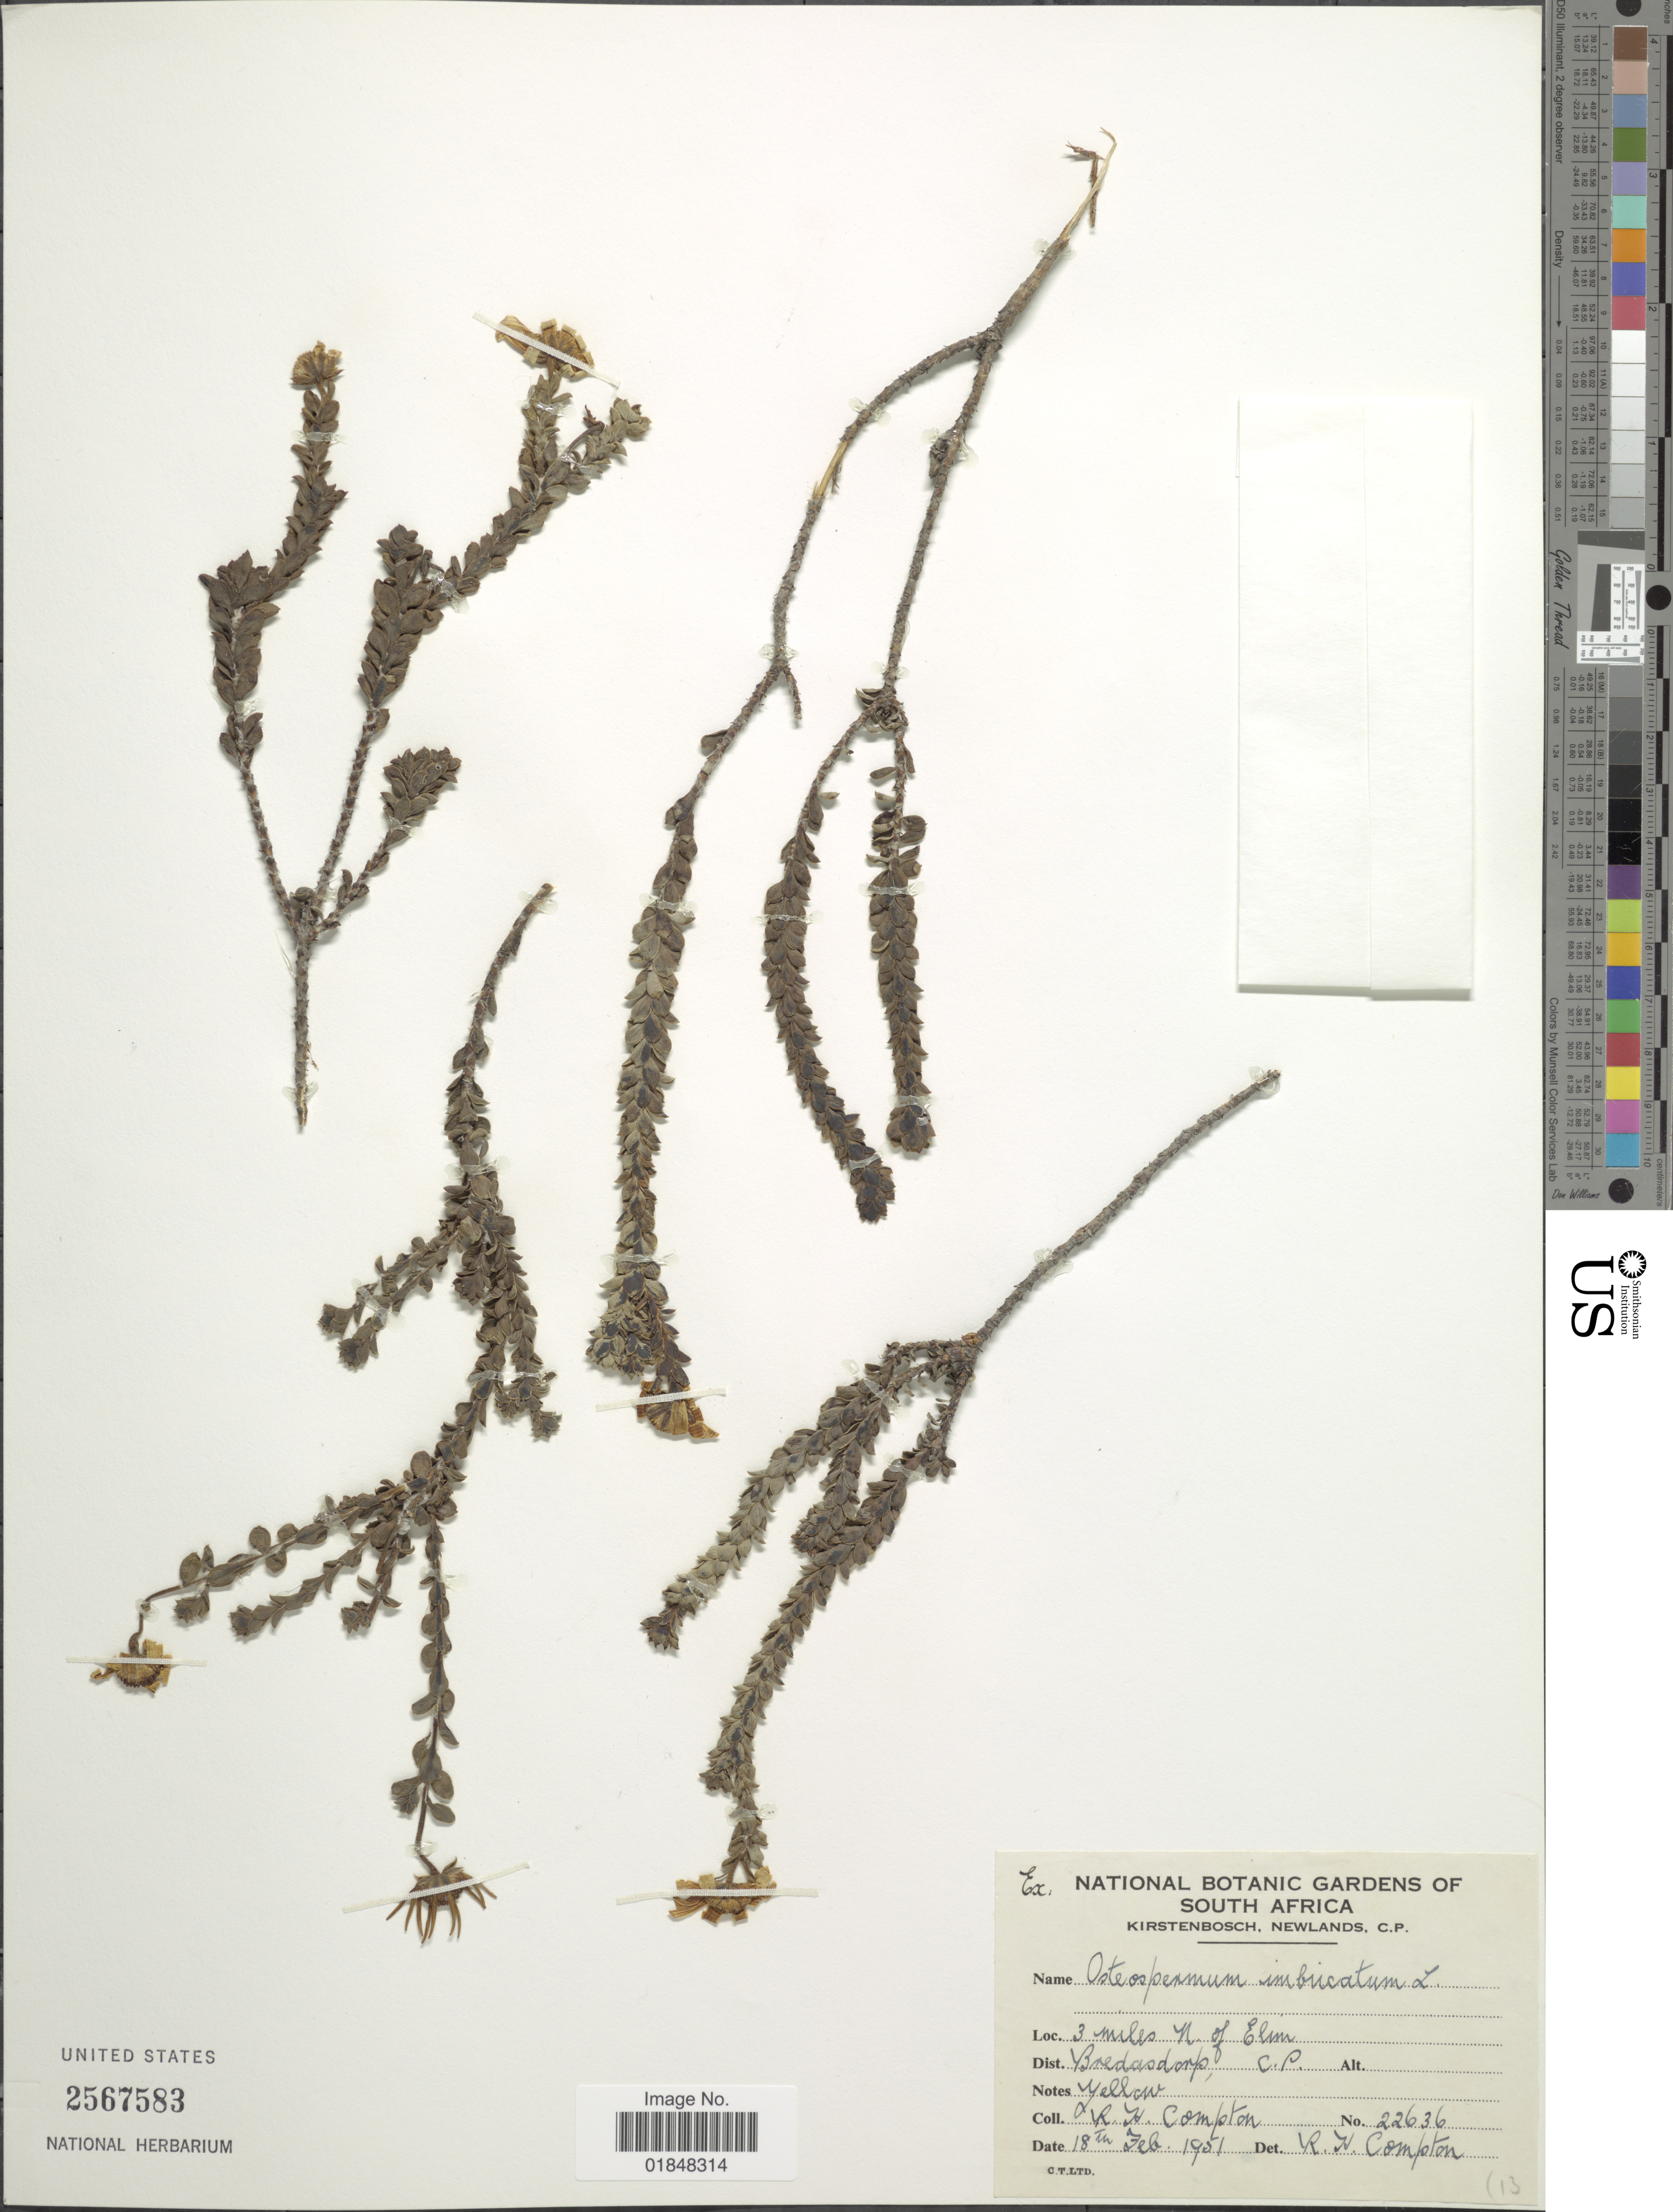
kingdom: Plantae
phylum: Tracheophyta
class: Magnoliopsida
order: Asterales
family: Asteraceae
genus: Osteospermum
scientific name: Osteospermum imbricatum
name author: L.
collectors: R. H. Compton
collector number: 22636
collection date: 1951-02-18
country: South Africa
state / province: Western Cape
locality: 3 miles N of Elim, Bredasdorp, C.P.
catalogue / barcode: US 2567583